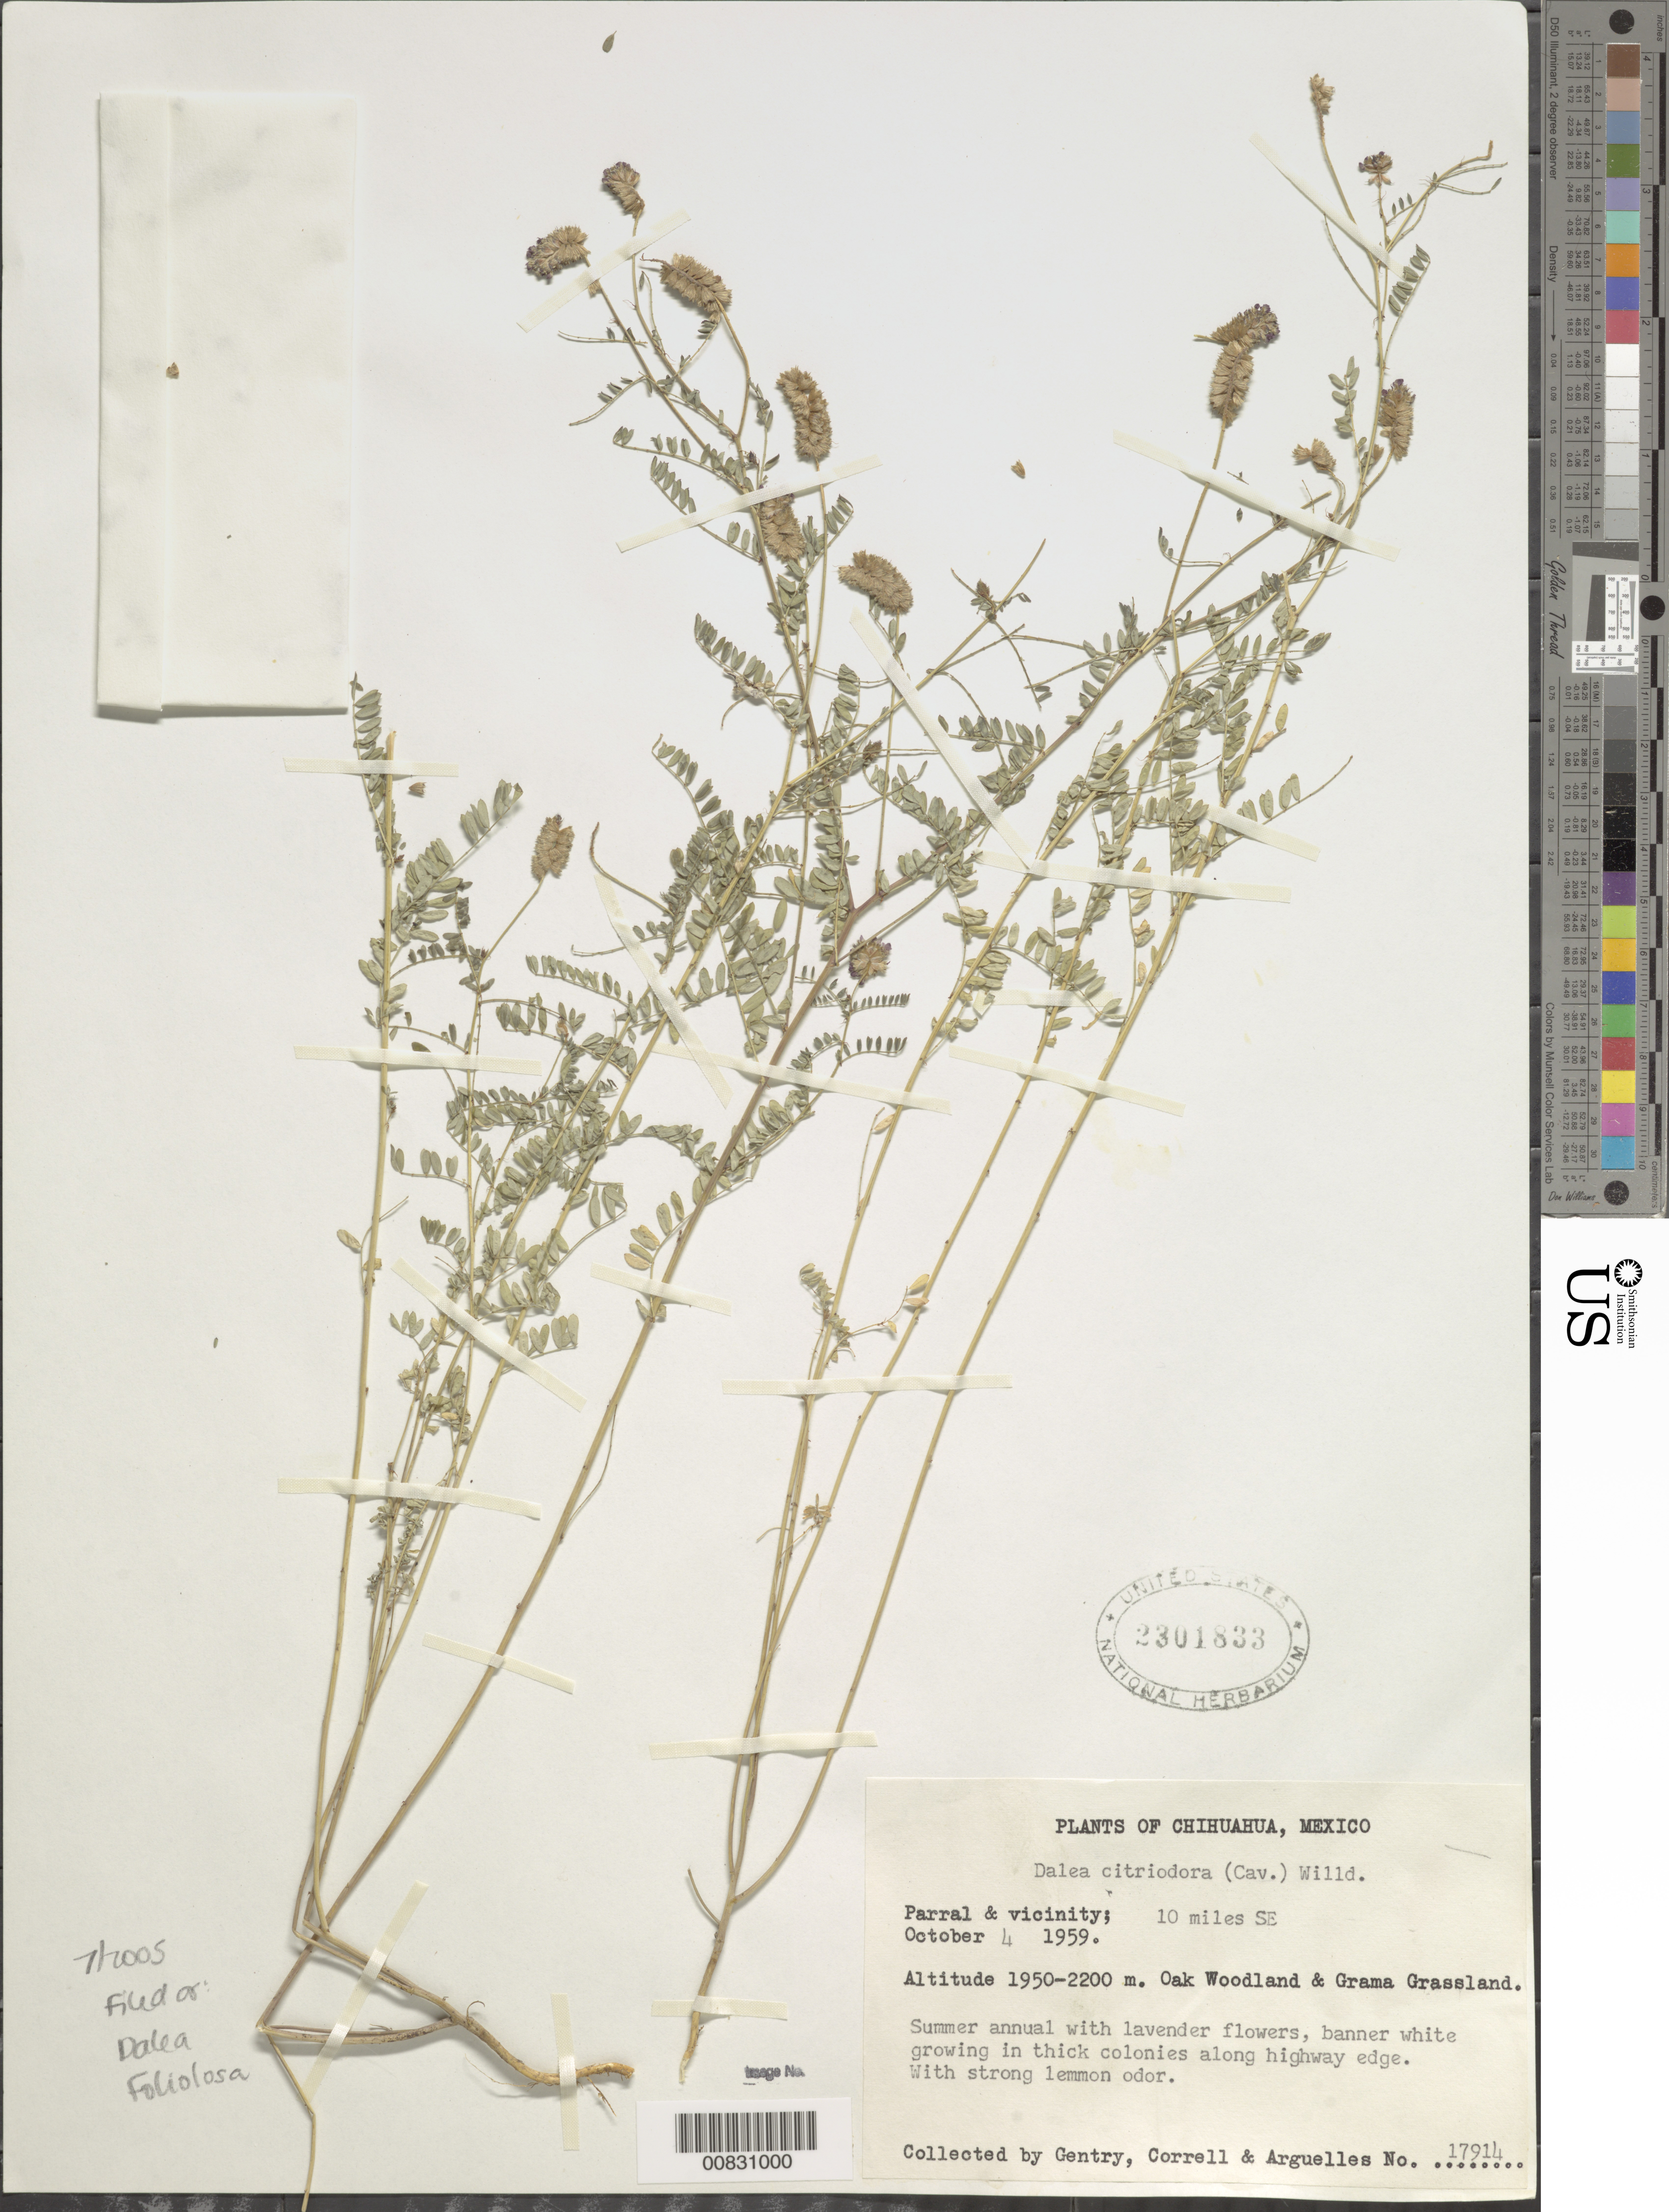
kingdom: Plantae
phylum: Tracheophyta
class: Magnoliopsida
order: Fabales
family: Fabaceae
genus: Dalea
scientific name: Dalea foliolosa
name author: (Aiton) Barneby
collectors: Gentry, --, -- Correll & Arguelles, --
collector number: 17914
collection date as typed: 04 Oct 1959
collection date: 1959-10-04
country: Mexico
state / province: Chihuahua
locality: Parral and vicinity; 10 miles SE. Along highway edge.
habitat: Oak Woodland and Grama Grassland.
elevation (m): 2200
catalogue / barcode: US 2301833